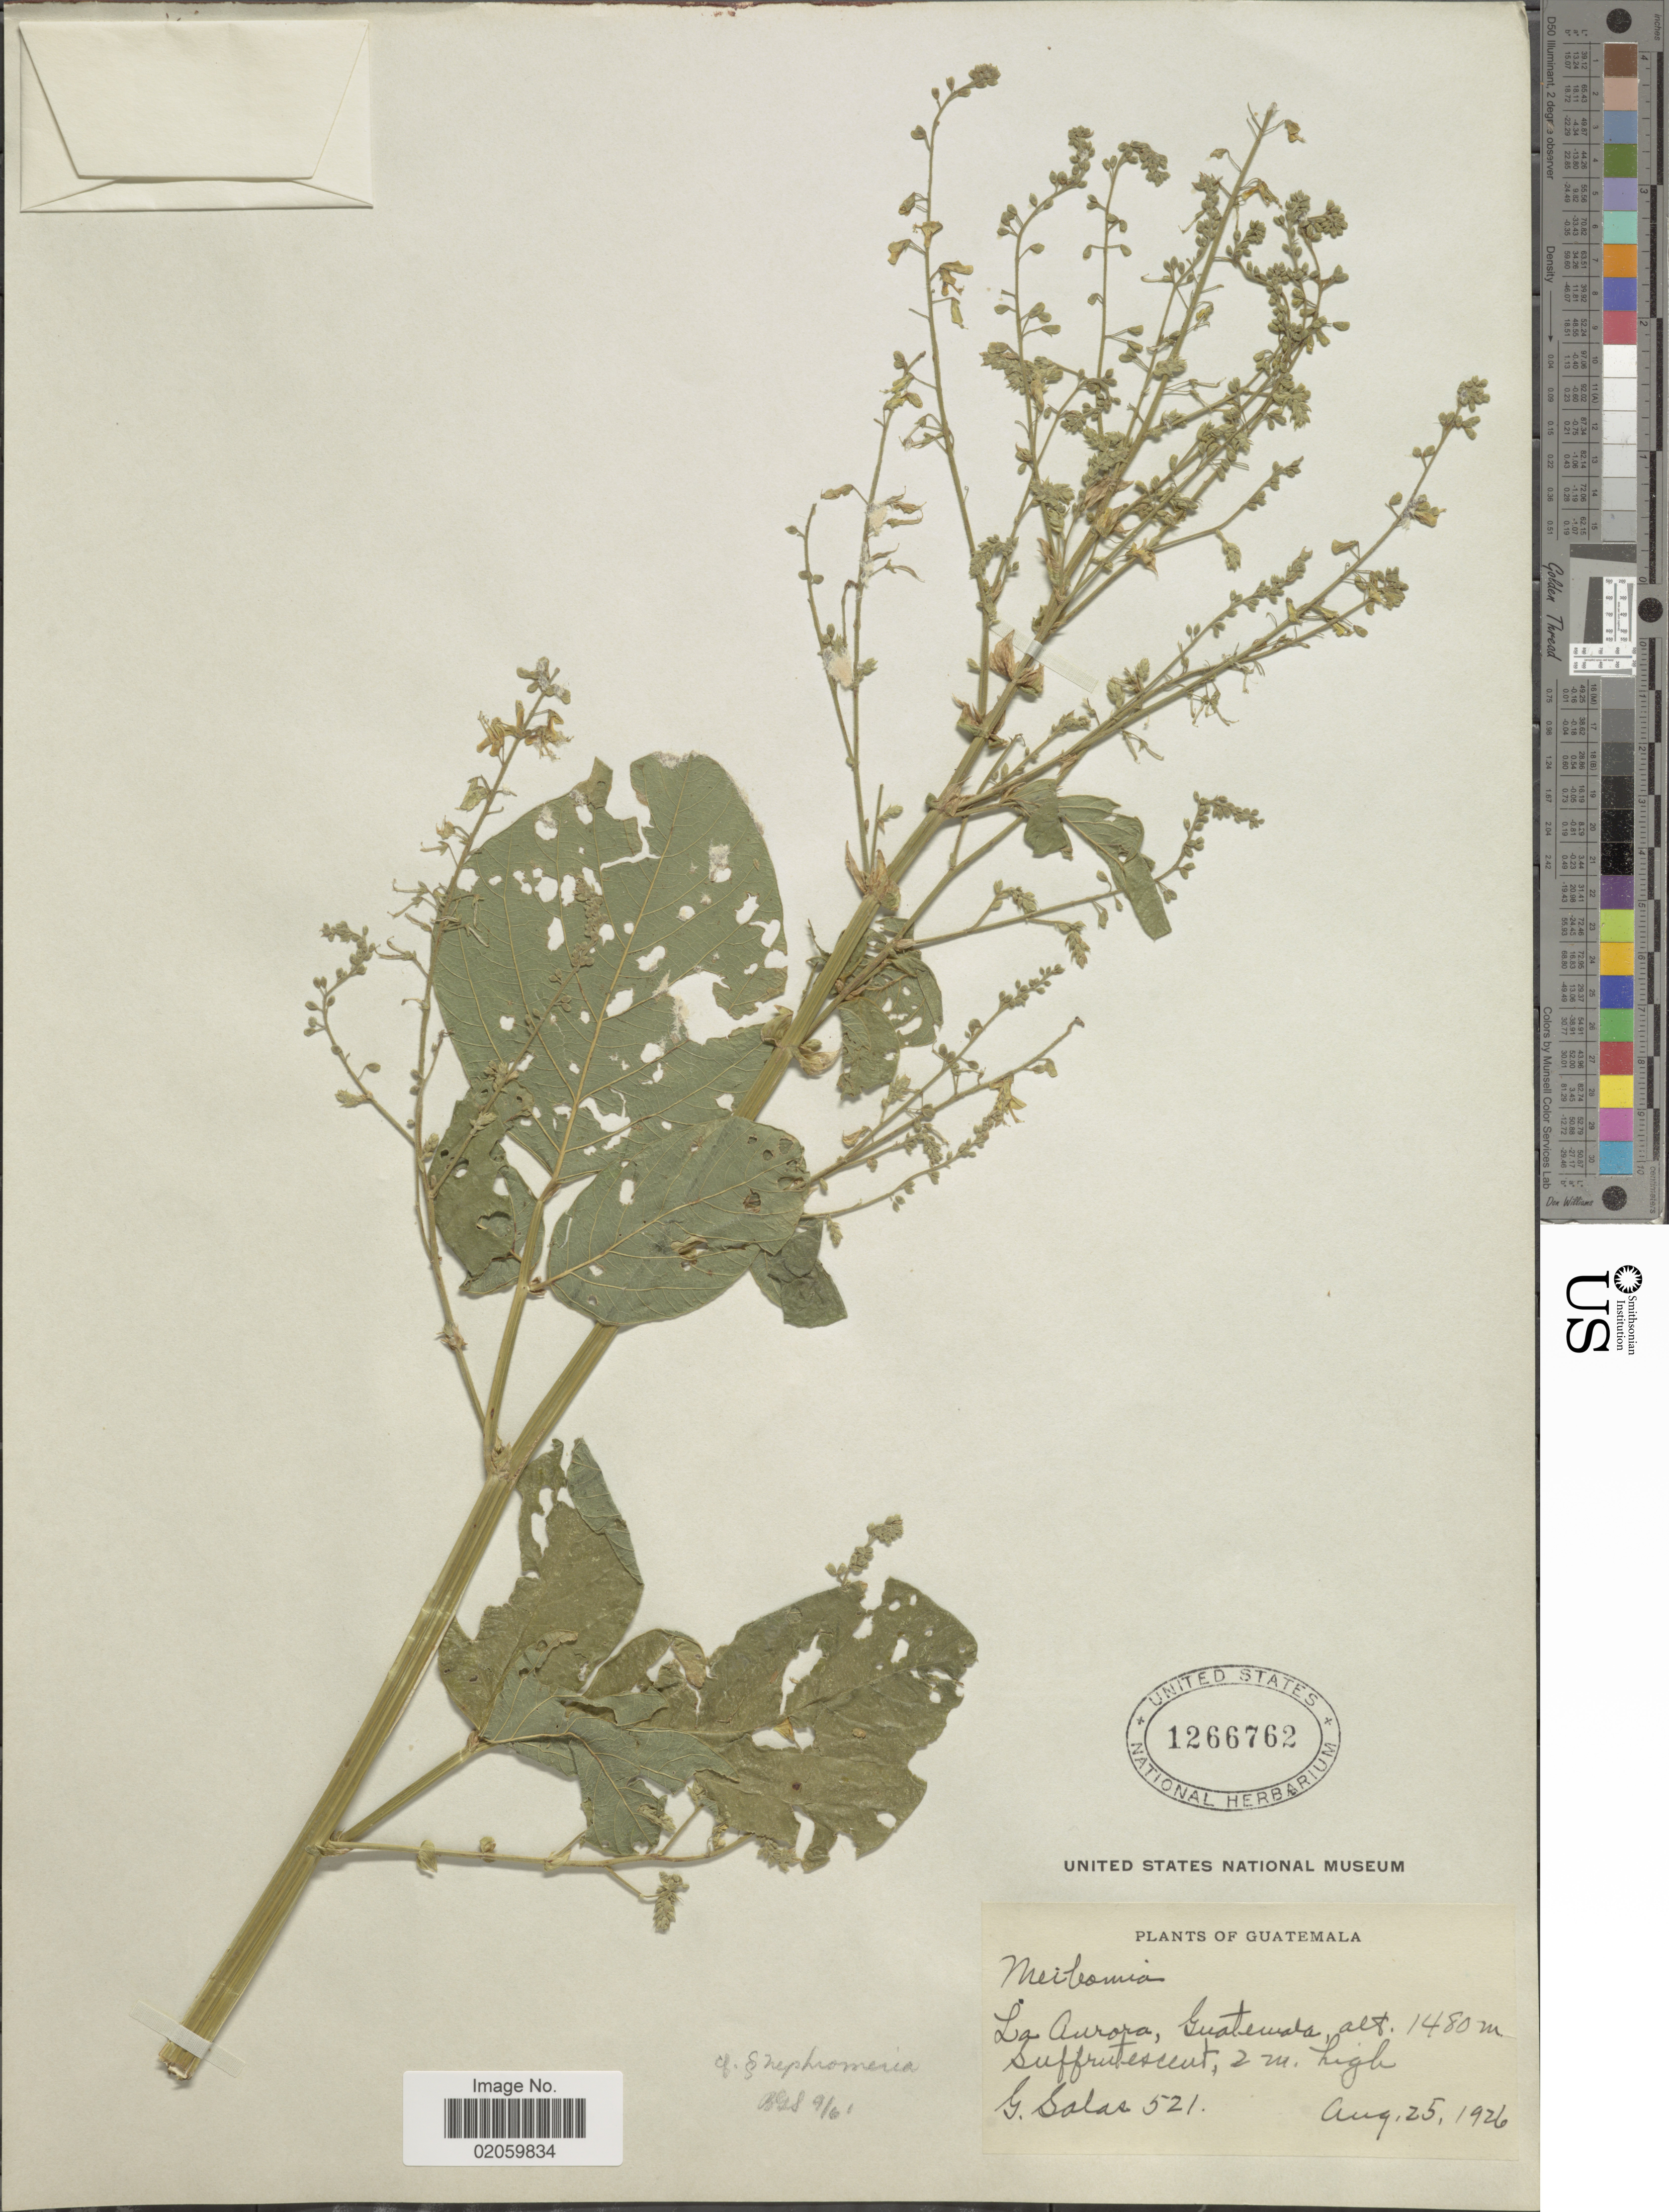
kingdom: Plantae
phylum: Tracheophyta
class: Magnoliopsida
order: Fabales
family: Fabaceae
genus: Desmodium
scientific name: Desmodium sp.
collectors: G. Salas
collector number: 521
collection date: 1926-08-25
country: Guatemala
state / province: Guatemala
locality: La Aurora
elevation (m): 1480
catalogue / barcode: US 1266762